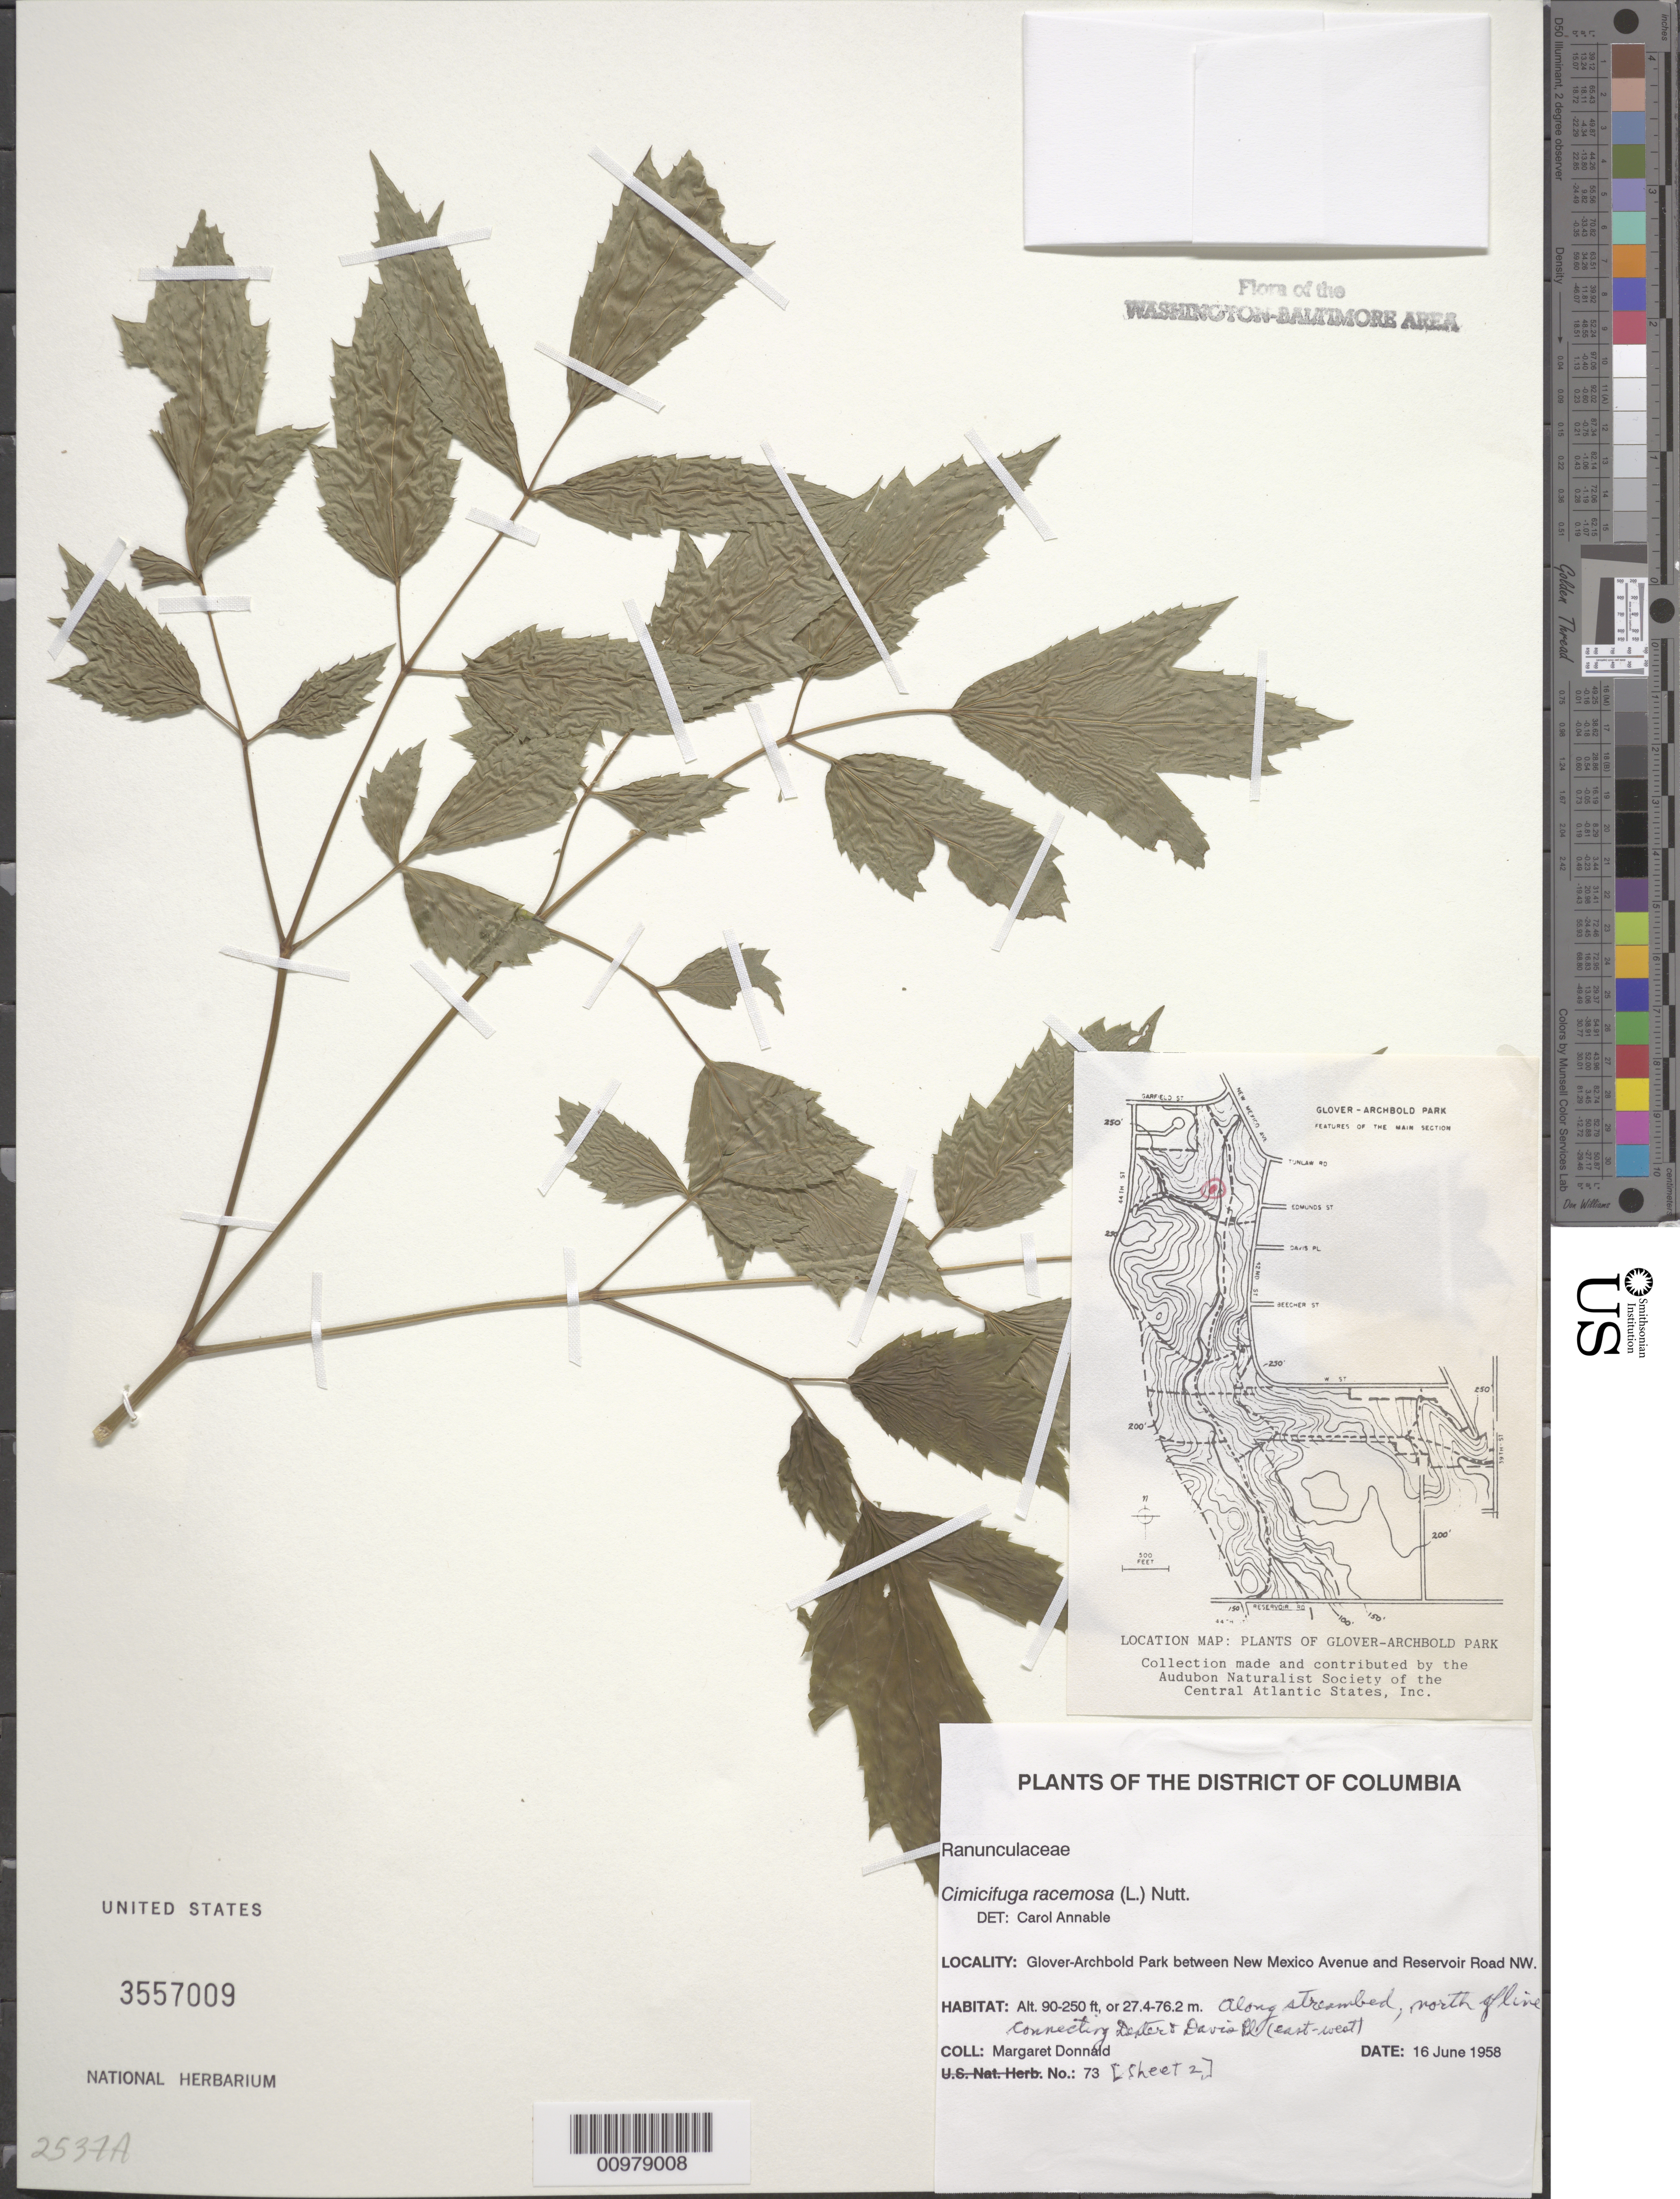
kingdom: Plantae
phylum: Tracheophyta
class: Magnoliopsida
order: Ranunculales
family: Ranunculaceae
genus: Actaea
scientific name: Actaea racemosa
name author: L.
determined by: Strong, M. T., (US), Smithsonian Institution - National Museum of Natural History (UNITED STATES)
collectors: M. Donnald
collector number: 73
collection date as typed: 16 Jun 1958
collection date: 1958-06-16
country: United States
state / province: District of Columbia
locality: Glover-Archbold Park between New Mexico Avenue and Reservoir Road NW. Along streambed, north of line connecting Dexter and Davis Place (East-West).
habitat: along streambed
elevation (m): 27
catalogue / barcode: US 3557009